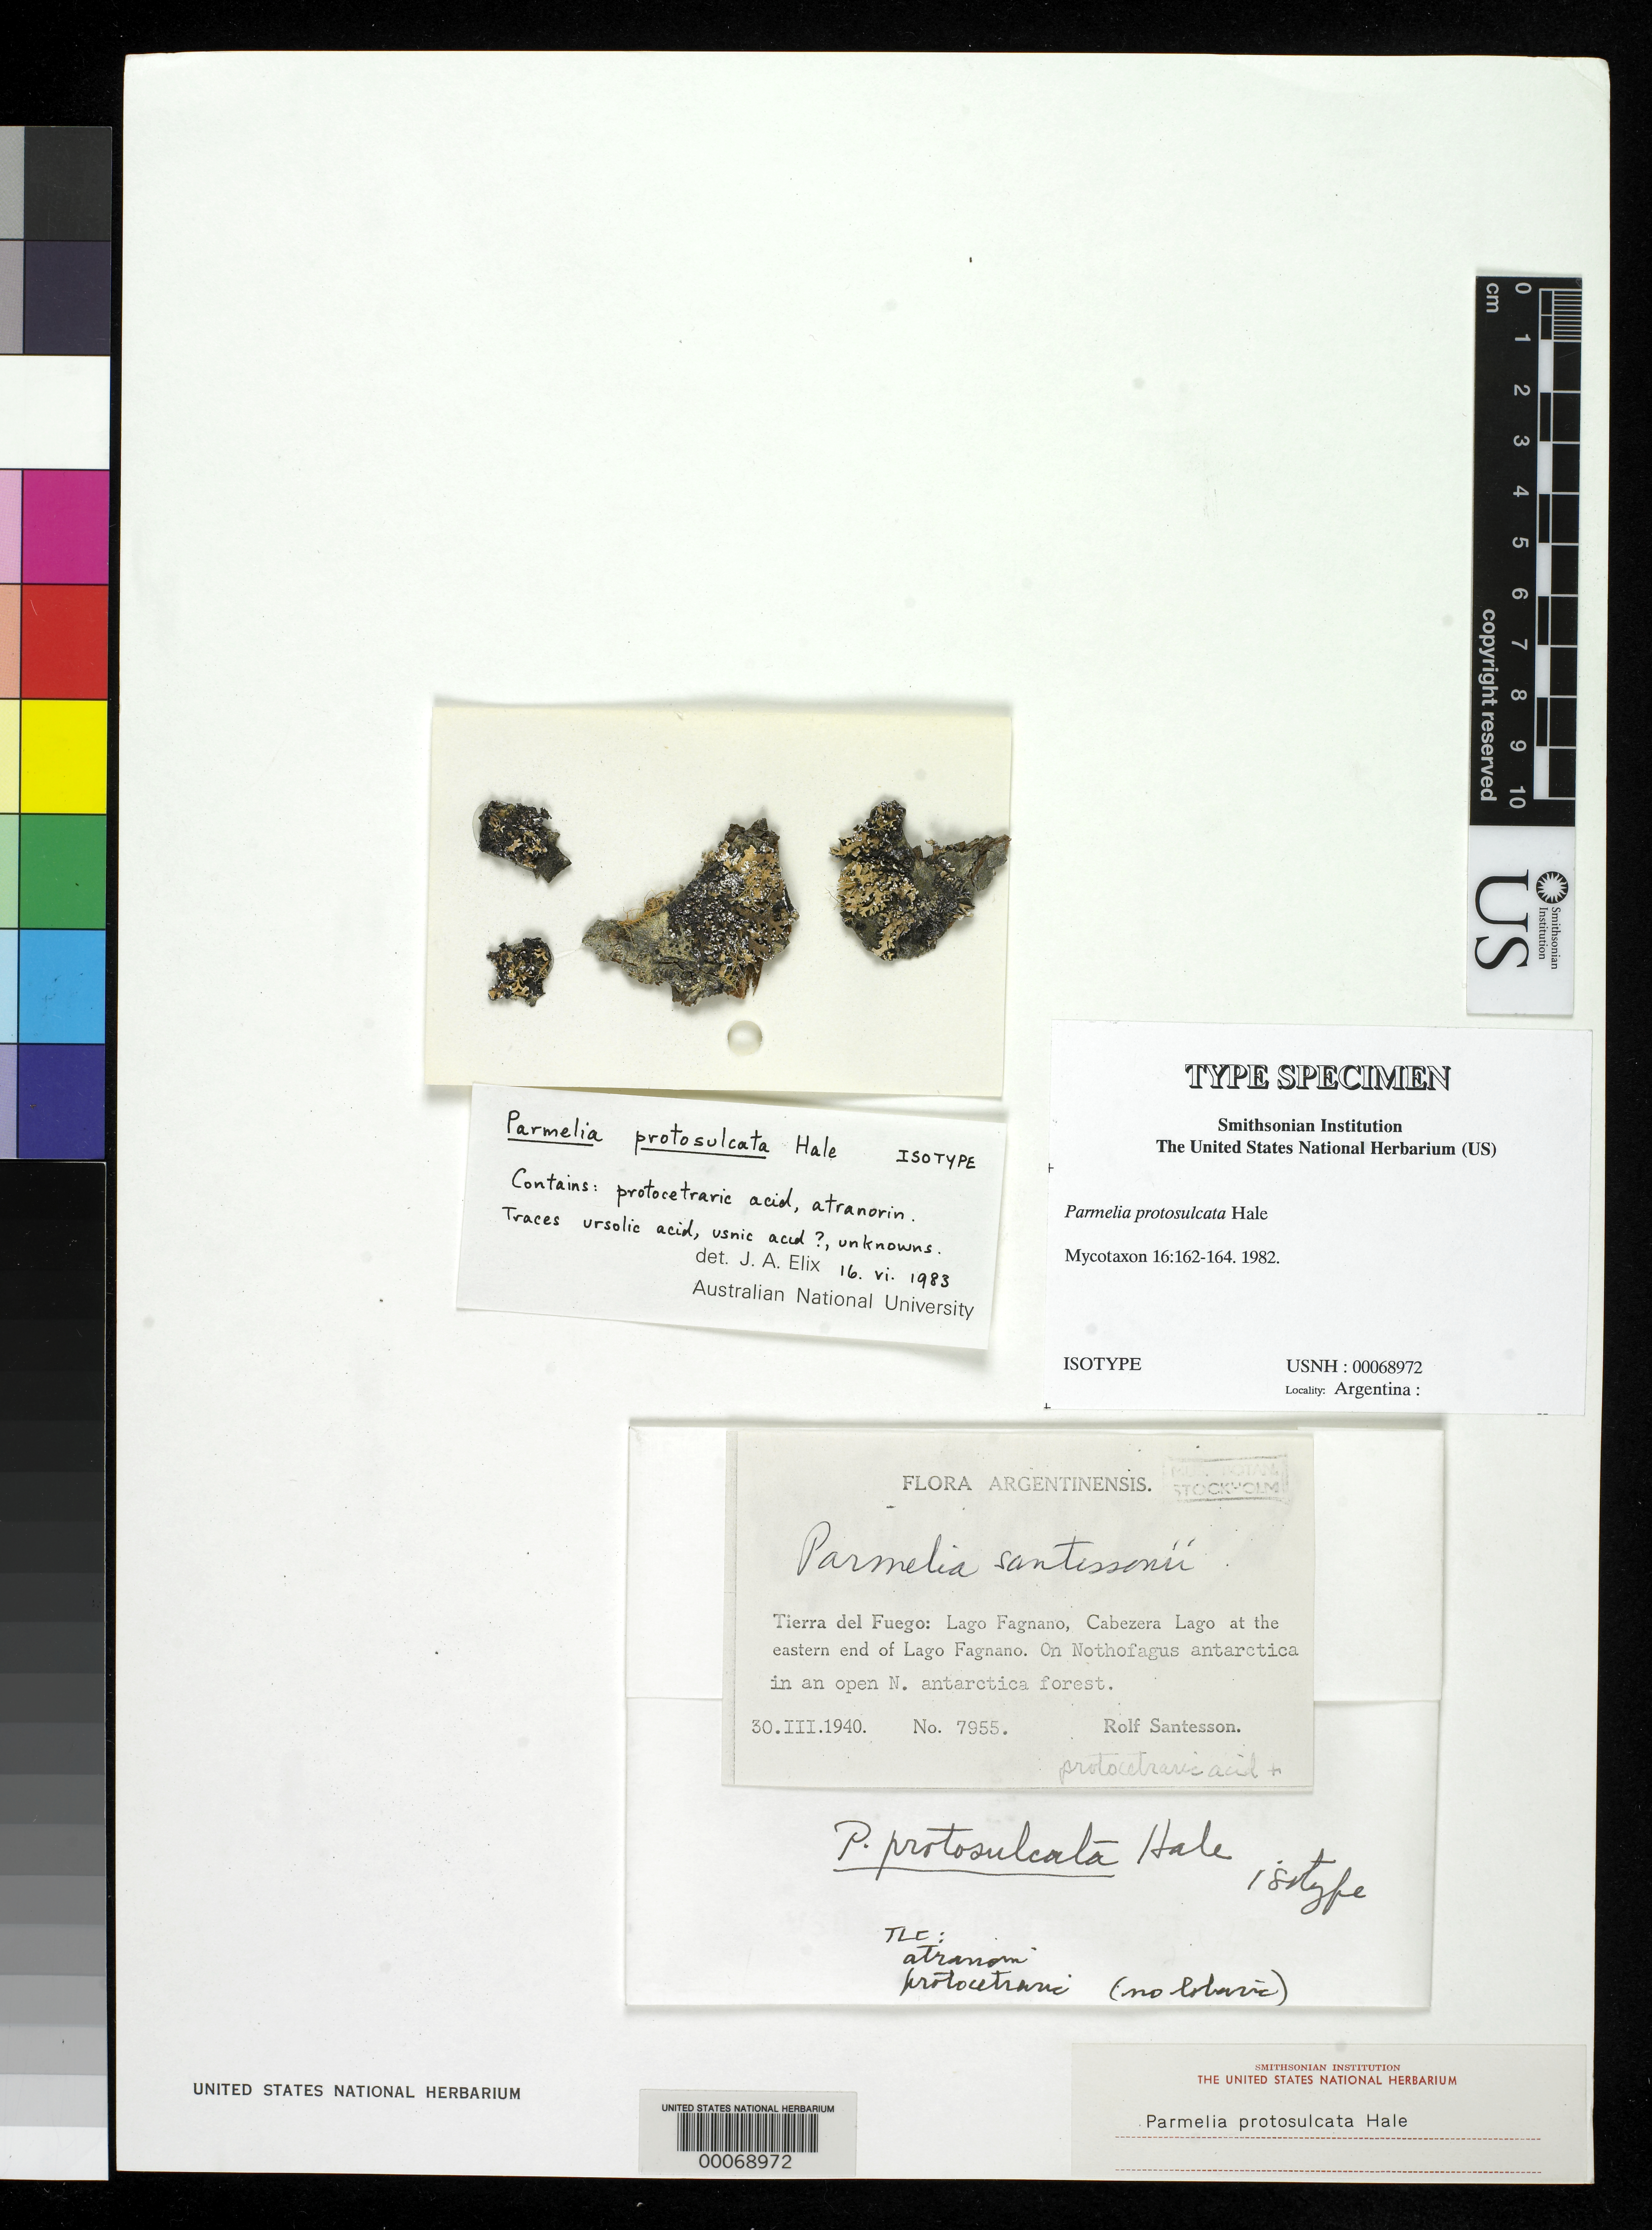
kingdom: Fungi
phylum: Ascomycota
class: Lecanoromycetes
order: Lecanorales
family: Parmeliaceae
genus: Parmelia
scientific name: Parmelia protosulcata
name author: Hale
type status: Isotype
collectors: R. Santesson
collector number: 7955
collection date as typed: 30 Mar 1940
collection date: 1940-03-30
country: Argentina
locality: Tierra del Fuego, Lago Fagnano.